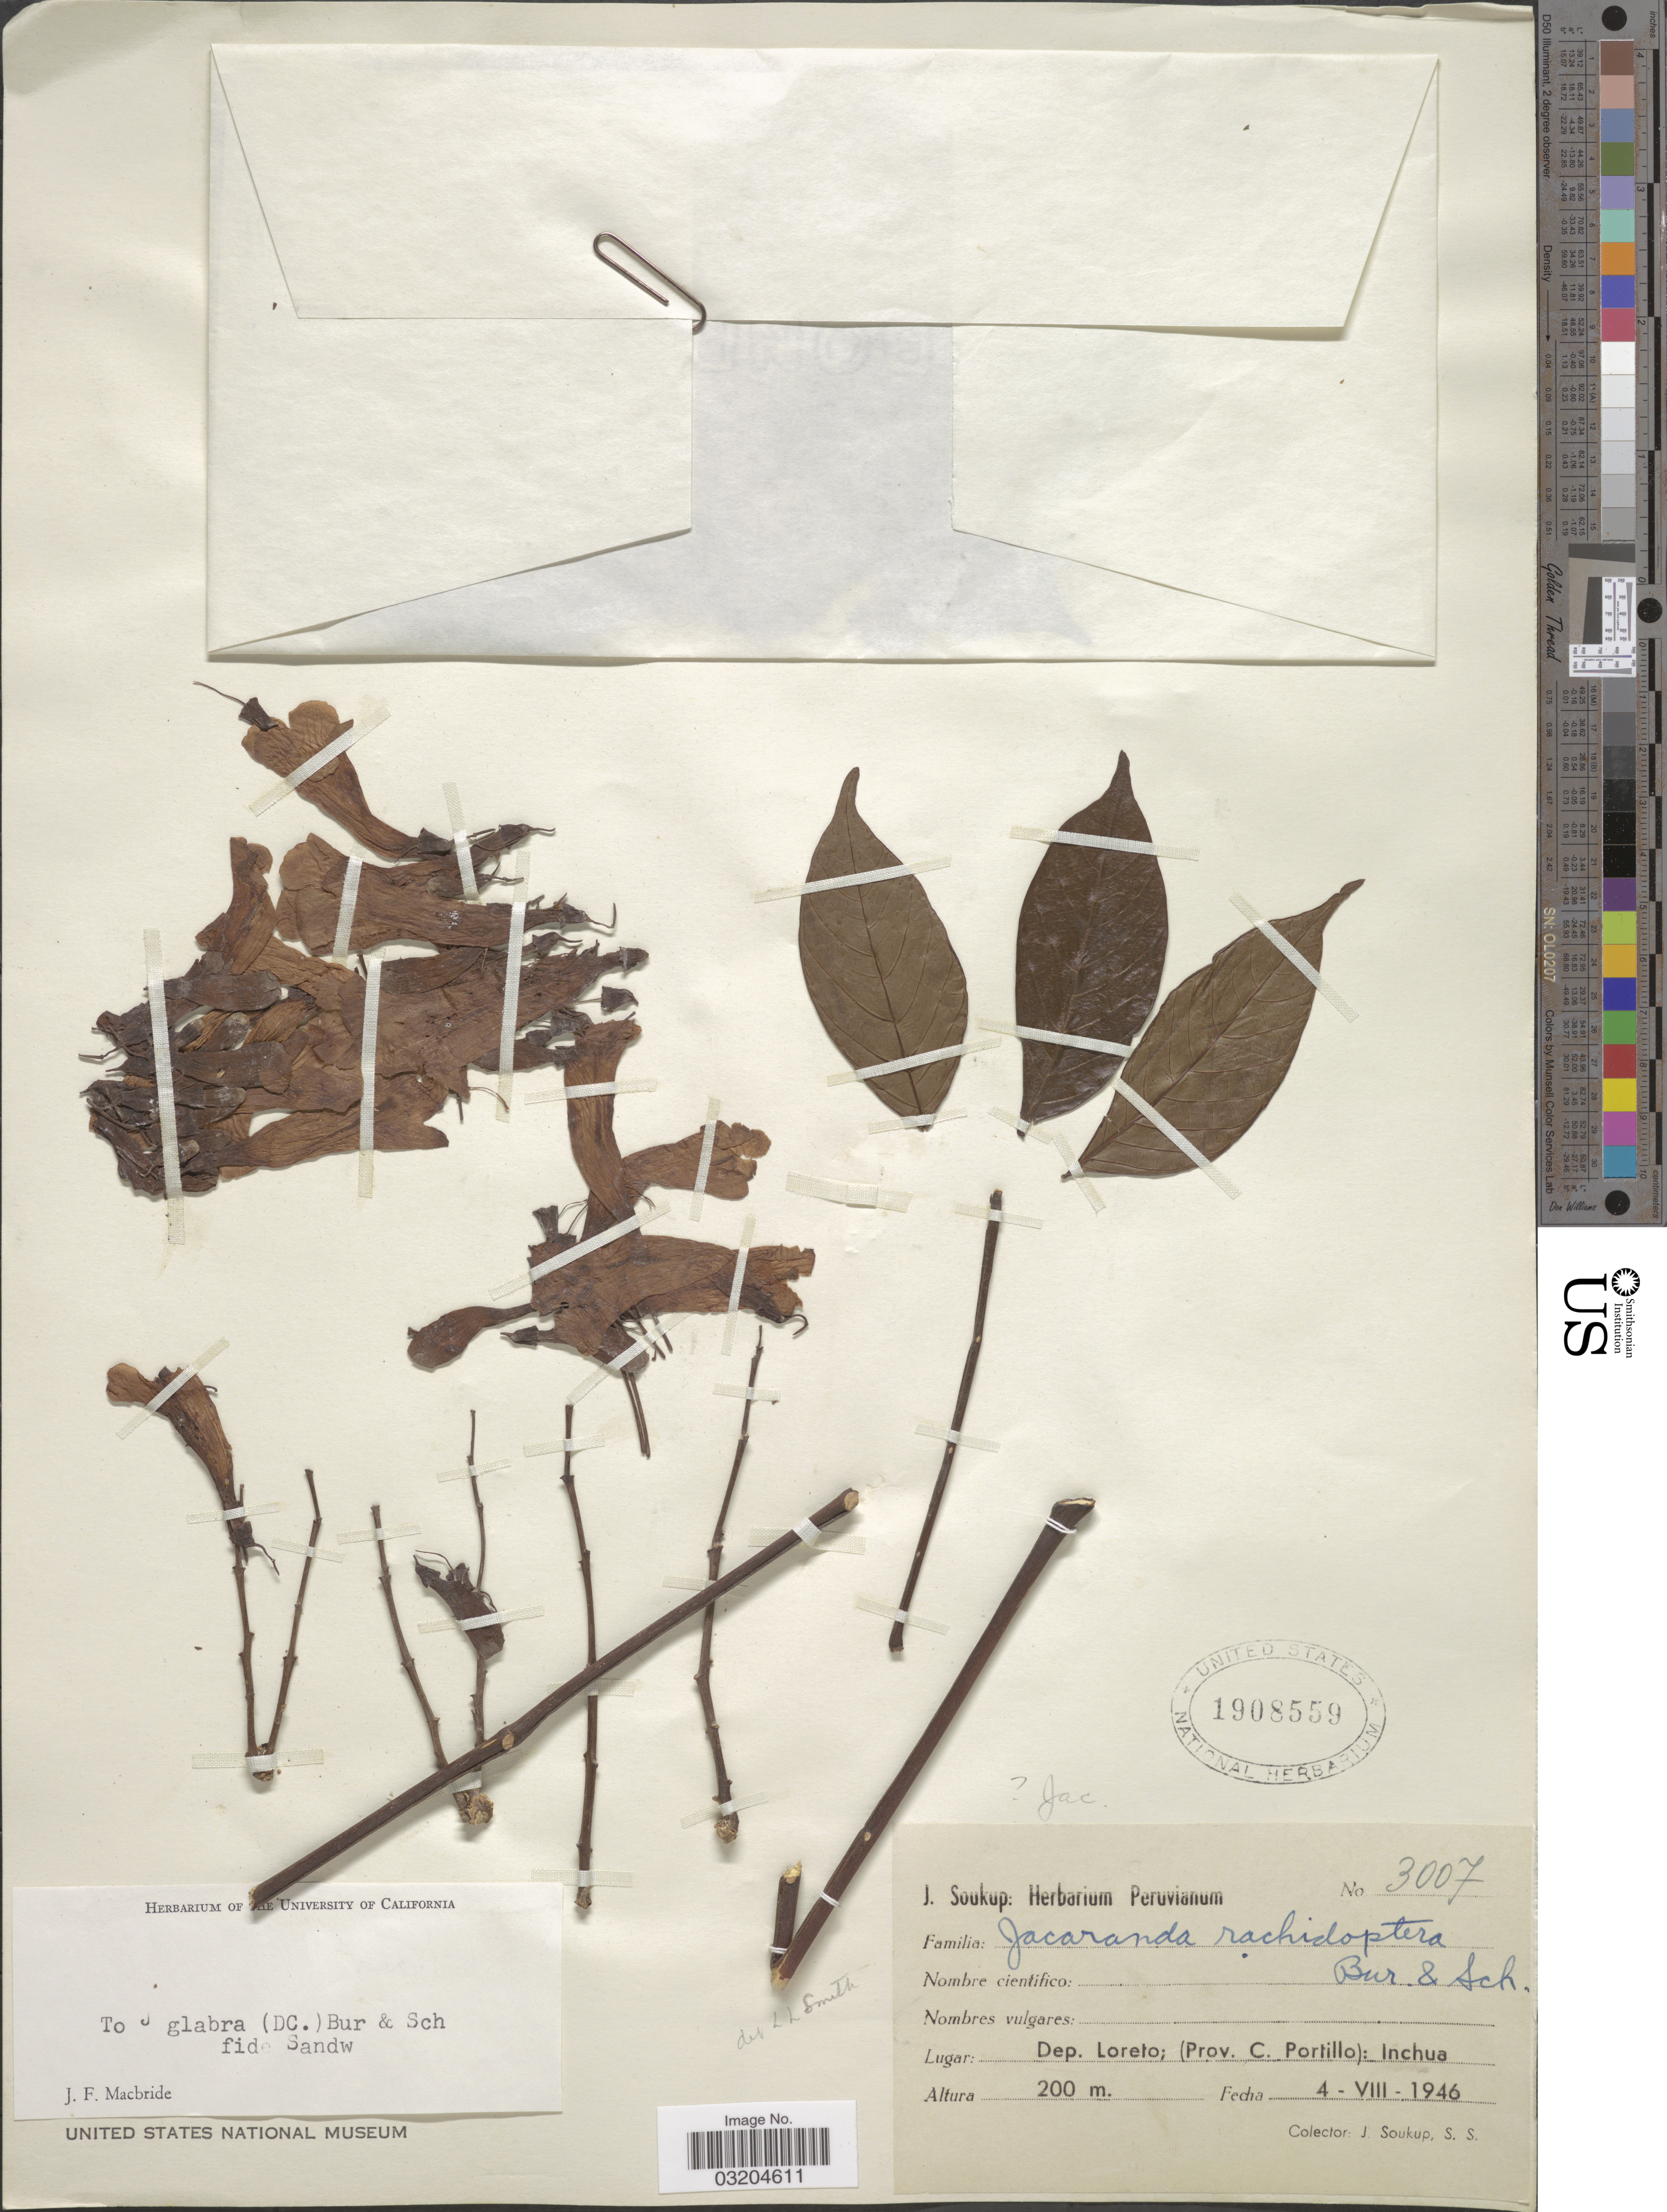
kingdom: Plantae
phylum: Tracheophyta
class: Magnoliopsida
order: Lamiales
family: Bignoniaceae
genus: Jacaranda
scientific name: Jacaranda glabra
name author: (DC.) Bureau & K. Schum.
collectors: J. Soukup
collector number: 3007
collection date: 1946-08-04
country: Peru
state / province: Loreto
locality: Dep. Loreto; (Prov. C. Portillo): Inchua.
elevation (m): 200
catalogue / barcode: US 1908559